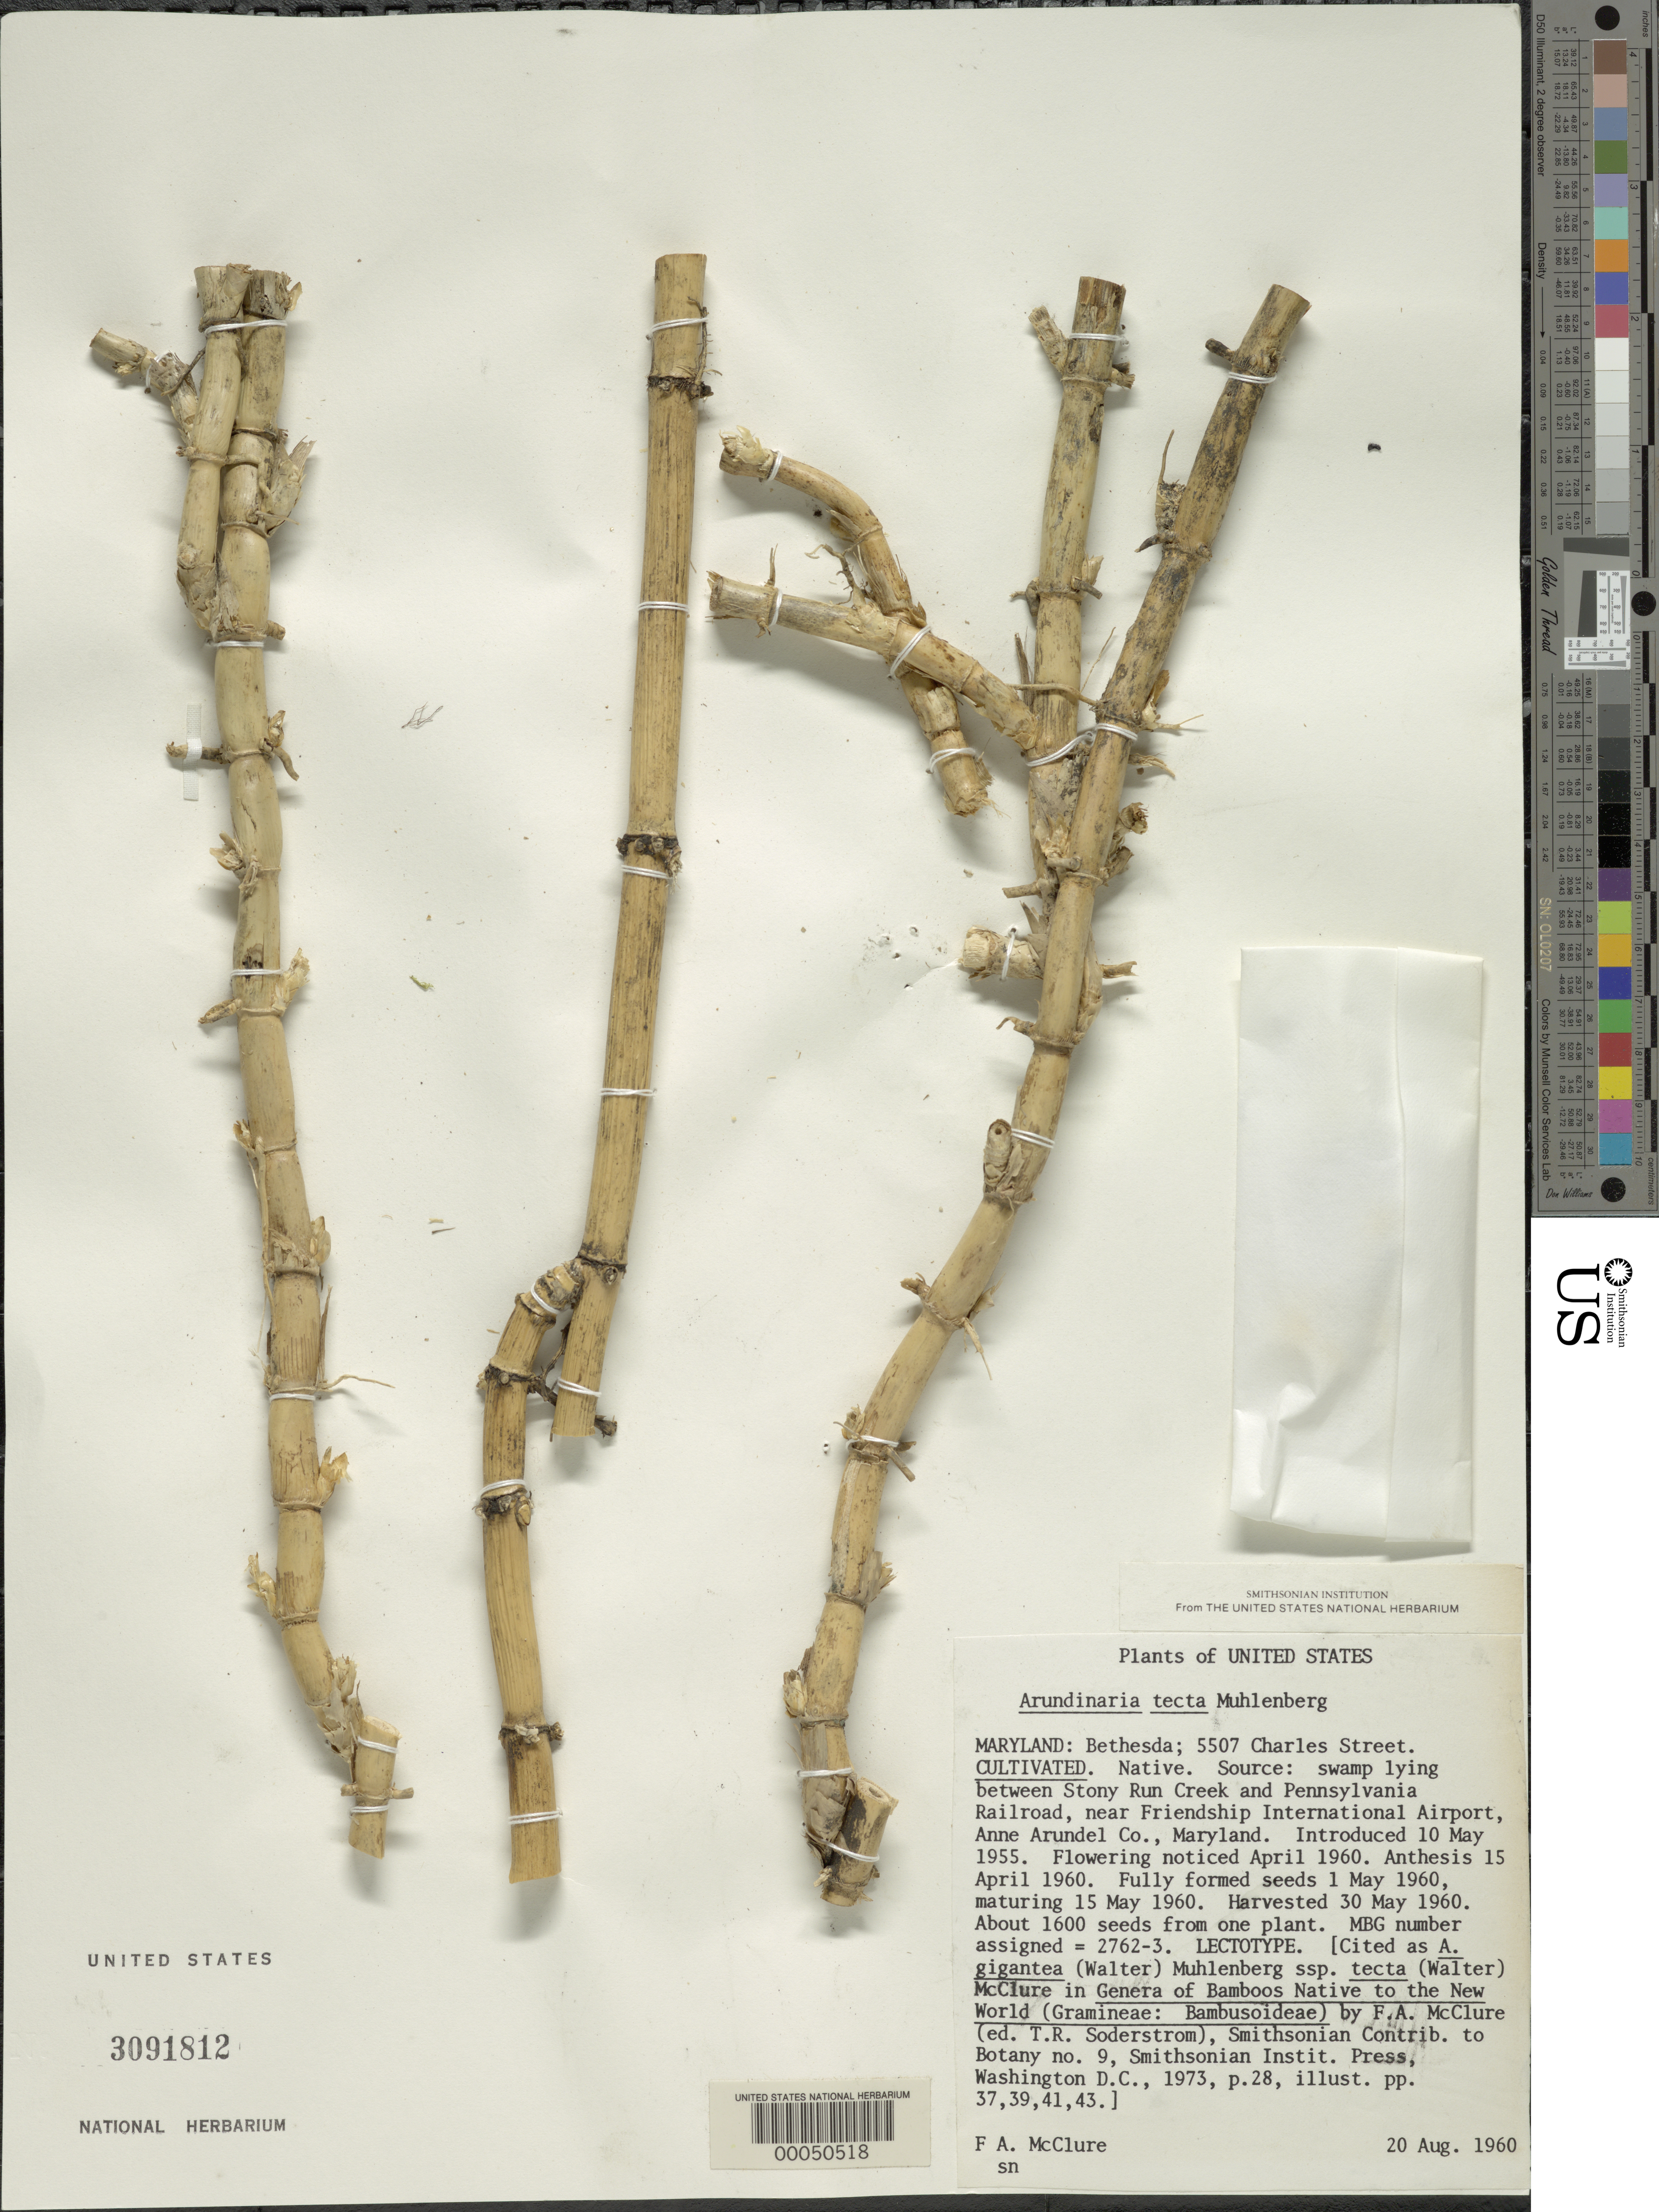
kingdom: Plantae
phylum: Tracheophyta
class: Liliopsida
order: Poales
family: Poaceae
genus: Arundinaria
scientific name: Arundinaria tecta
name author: (Walter) Muhl.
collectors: F. A. McClure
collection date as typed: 20 Aug 1960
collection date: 1960-08-20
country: United States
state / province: Maryland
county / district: Montgomery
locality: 5507 Charles Street, Bethesda (McClure's garden)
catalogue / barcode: US 3091812